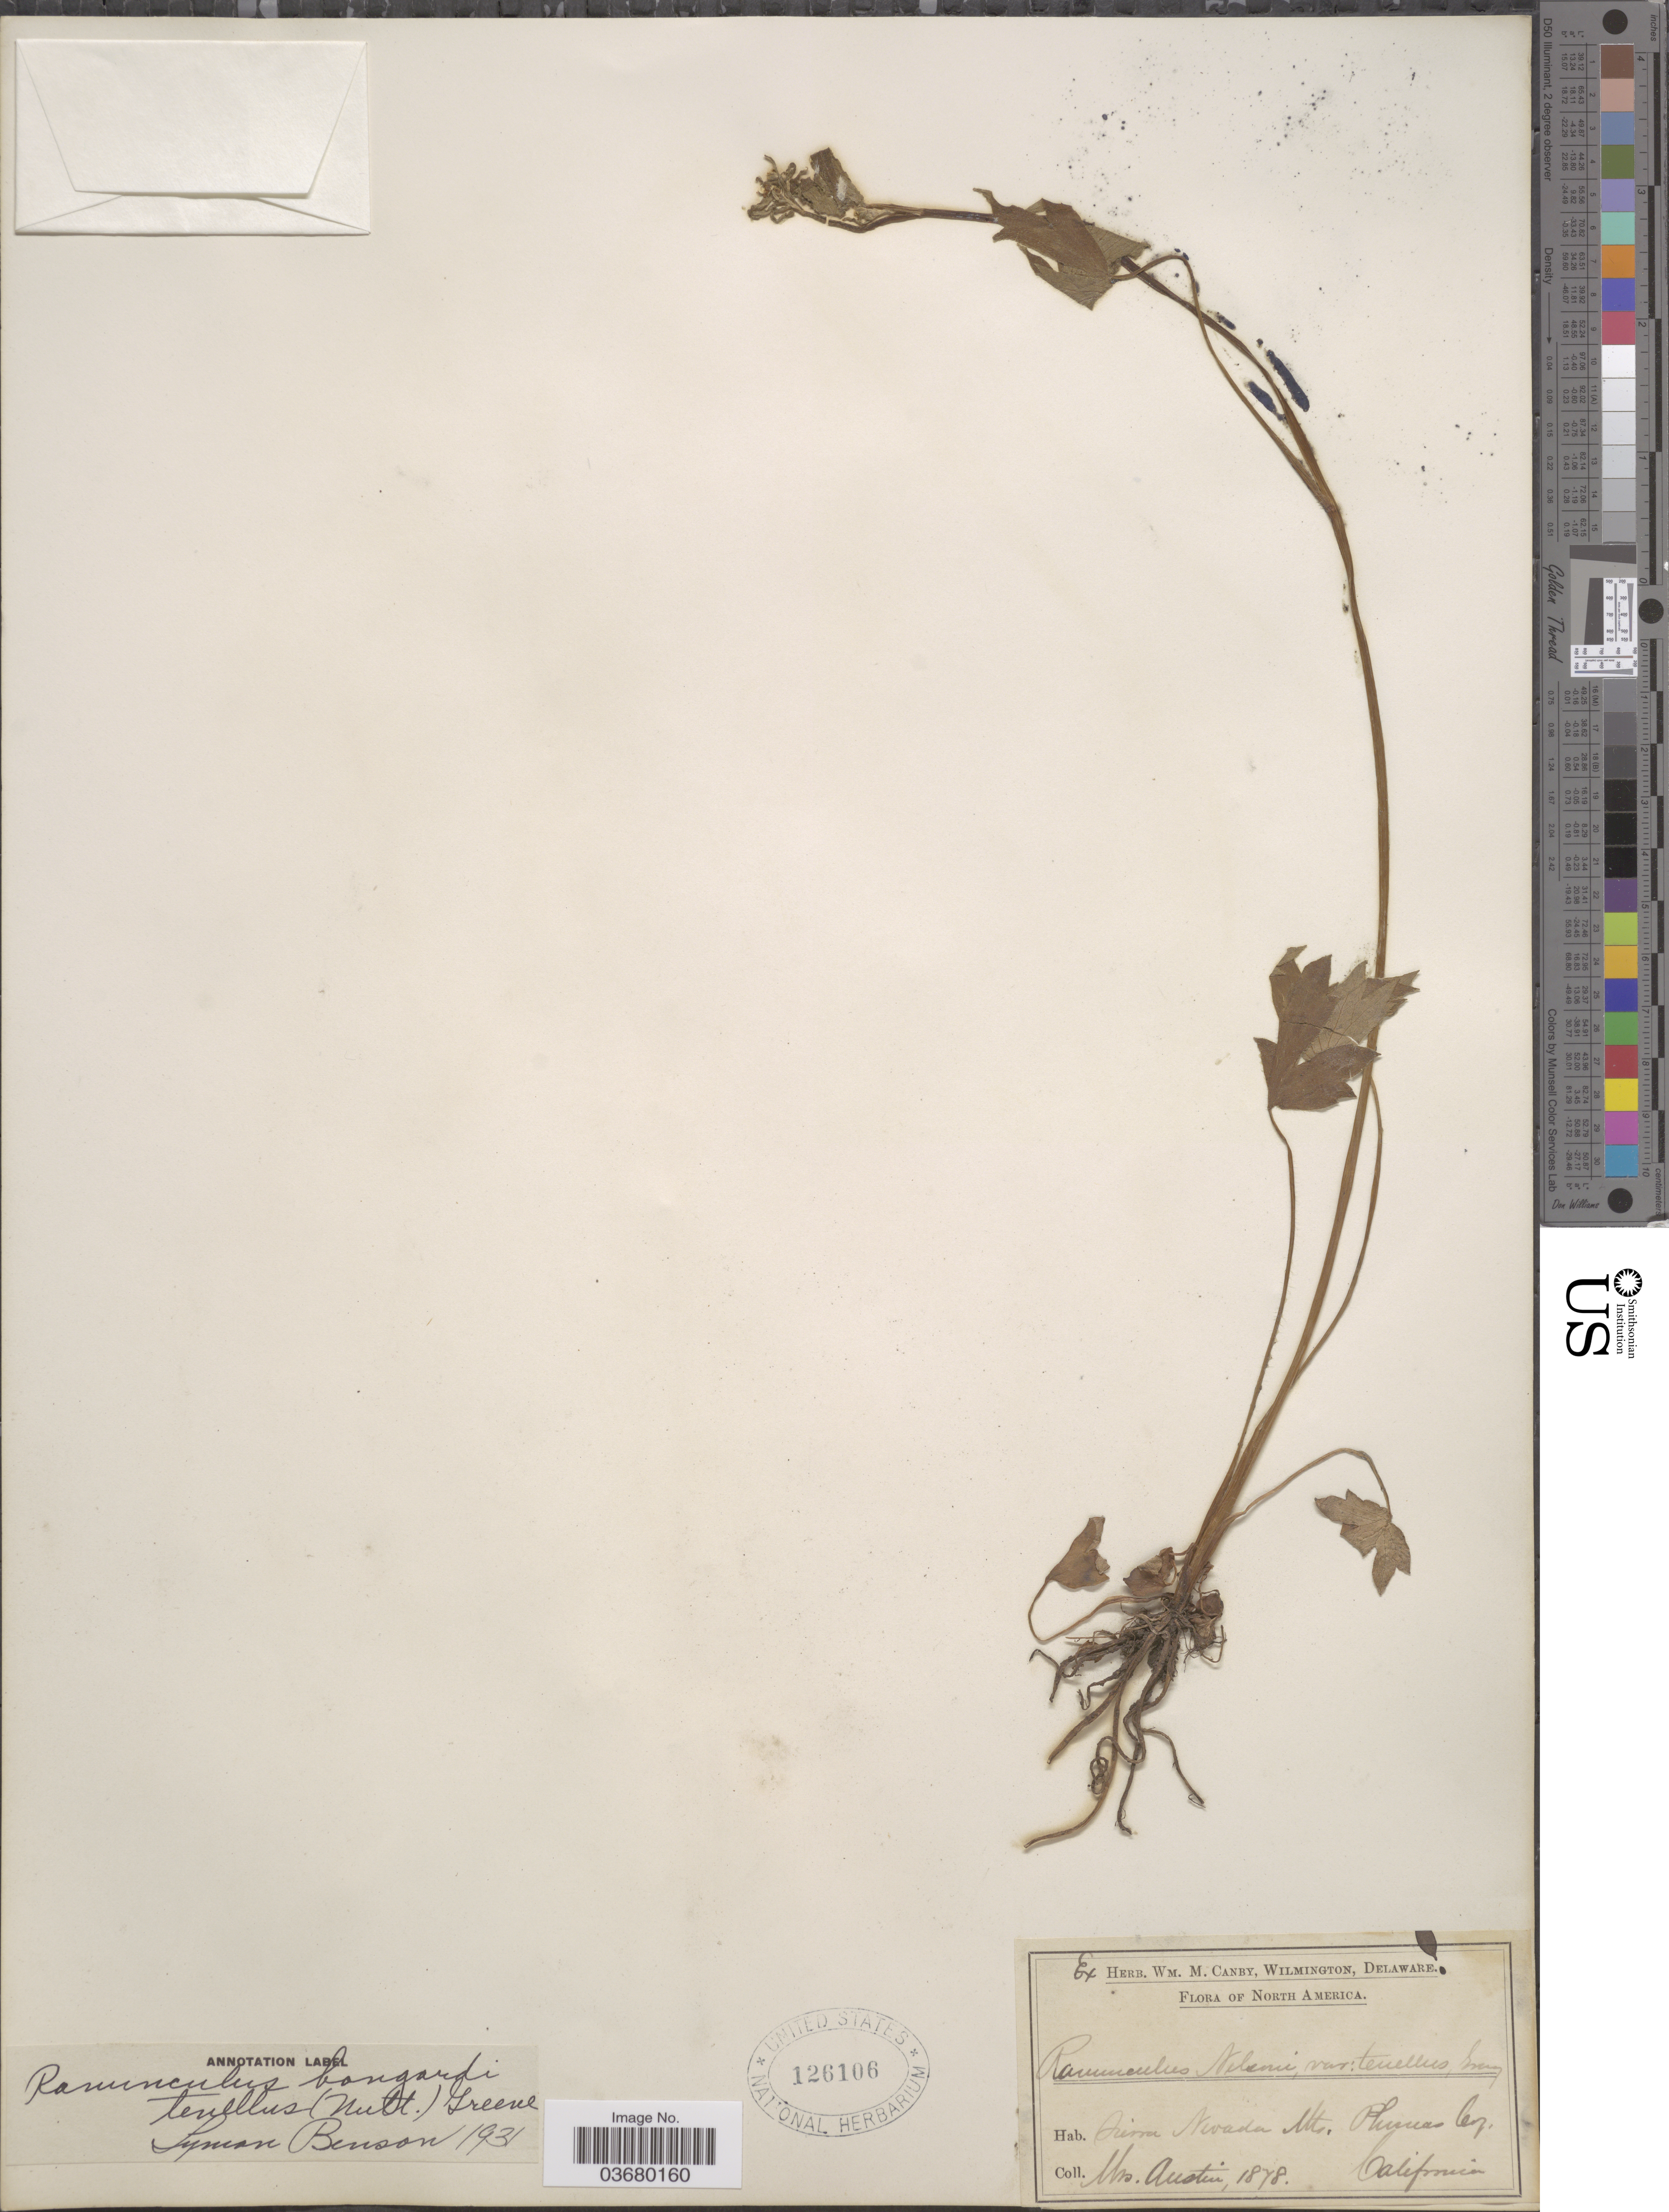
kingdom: Plantae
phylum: Tracheophyta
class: Magnoliopsida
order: Ranunculales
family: Ranunculaceae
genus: Ranunculus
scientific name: Ranunculus bongardii var. tenellus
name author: (A. Gray) Greene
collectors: Austin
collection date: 1878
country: United States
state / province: California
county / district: Plumas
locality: Sierra Nevada Mts. Plumas Co.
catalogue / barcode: US 126106